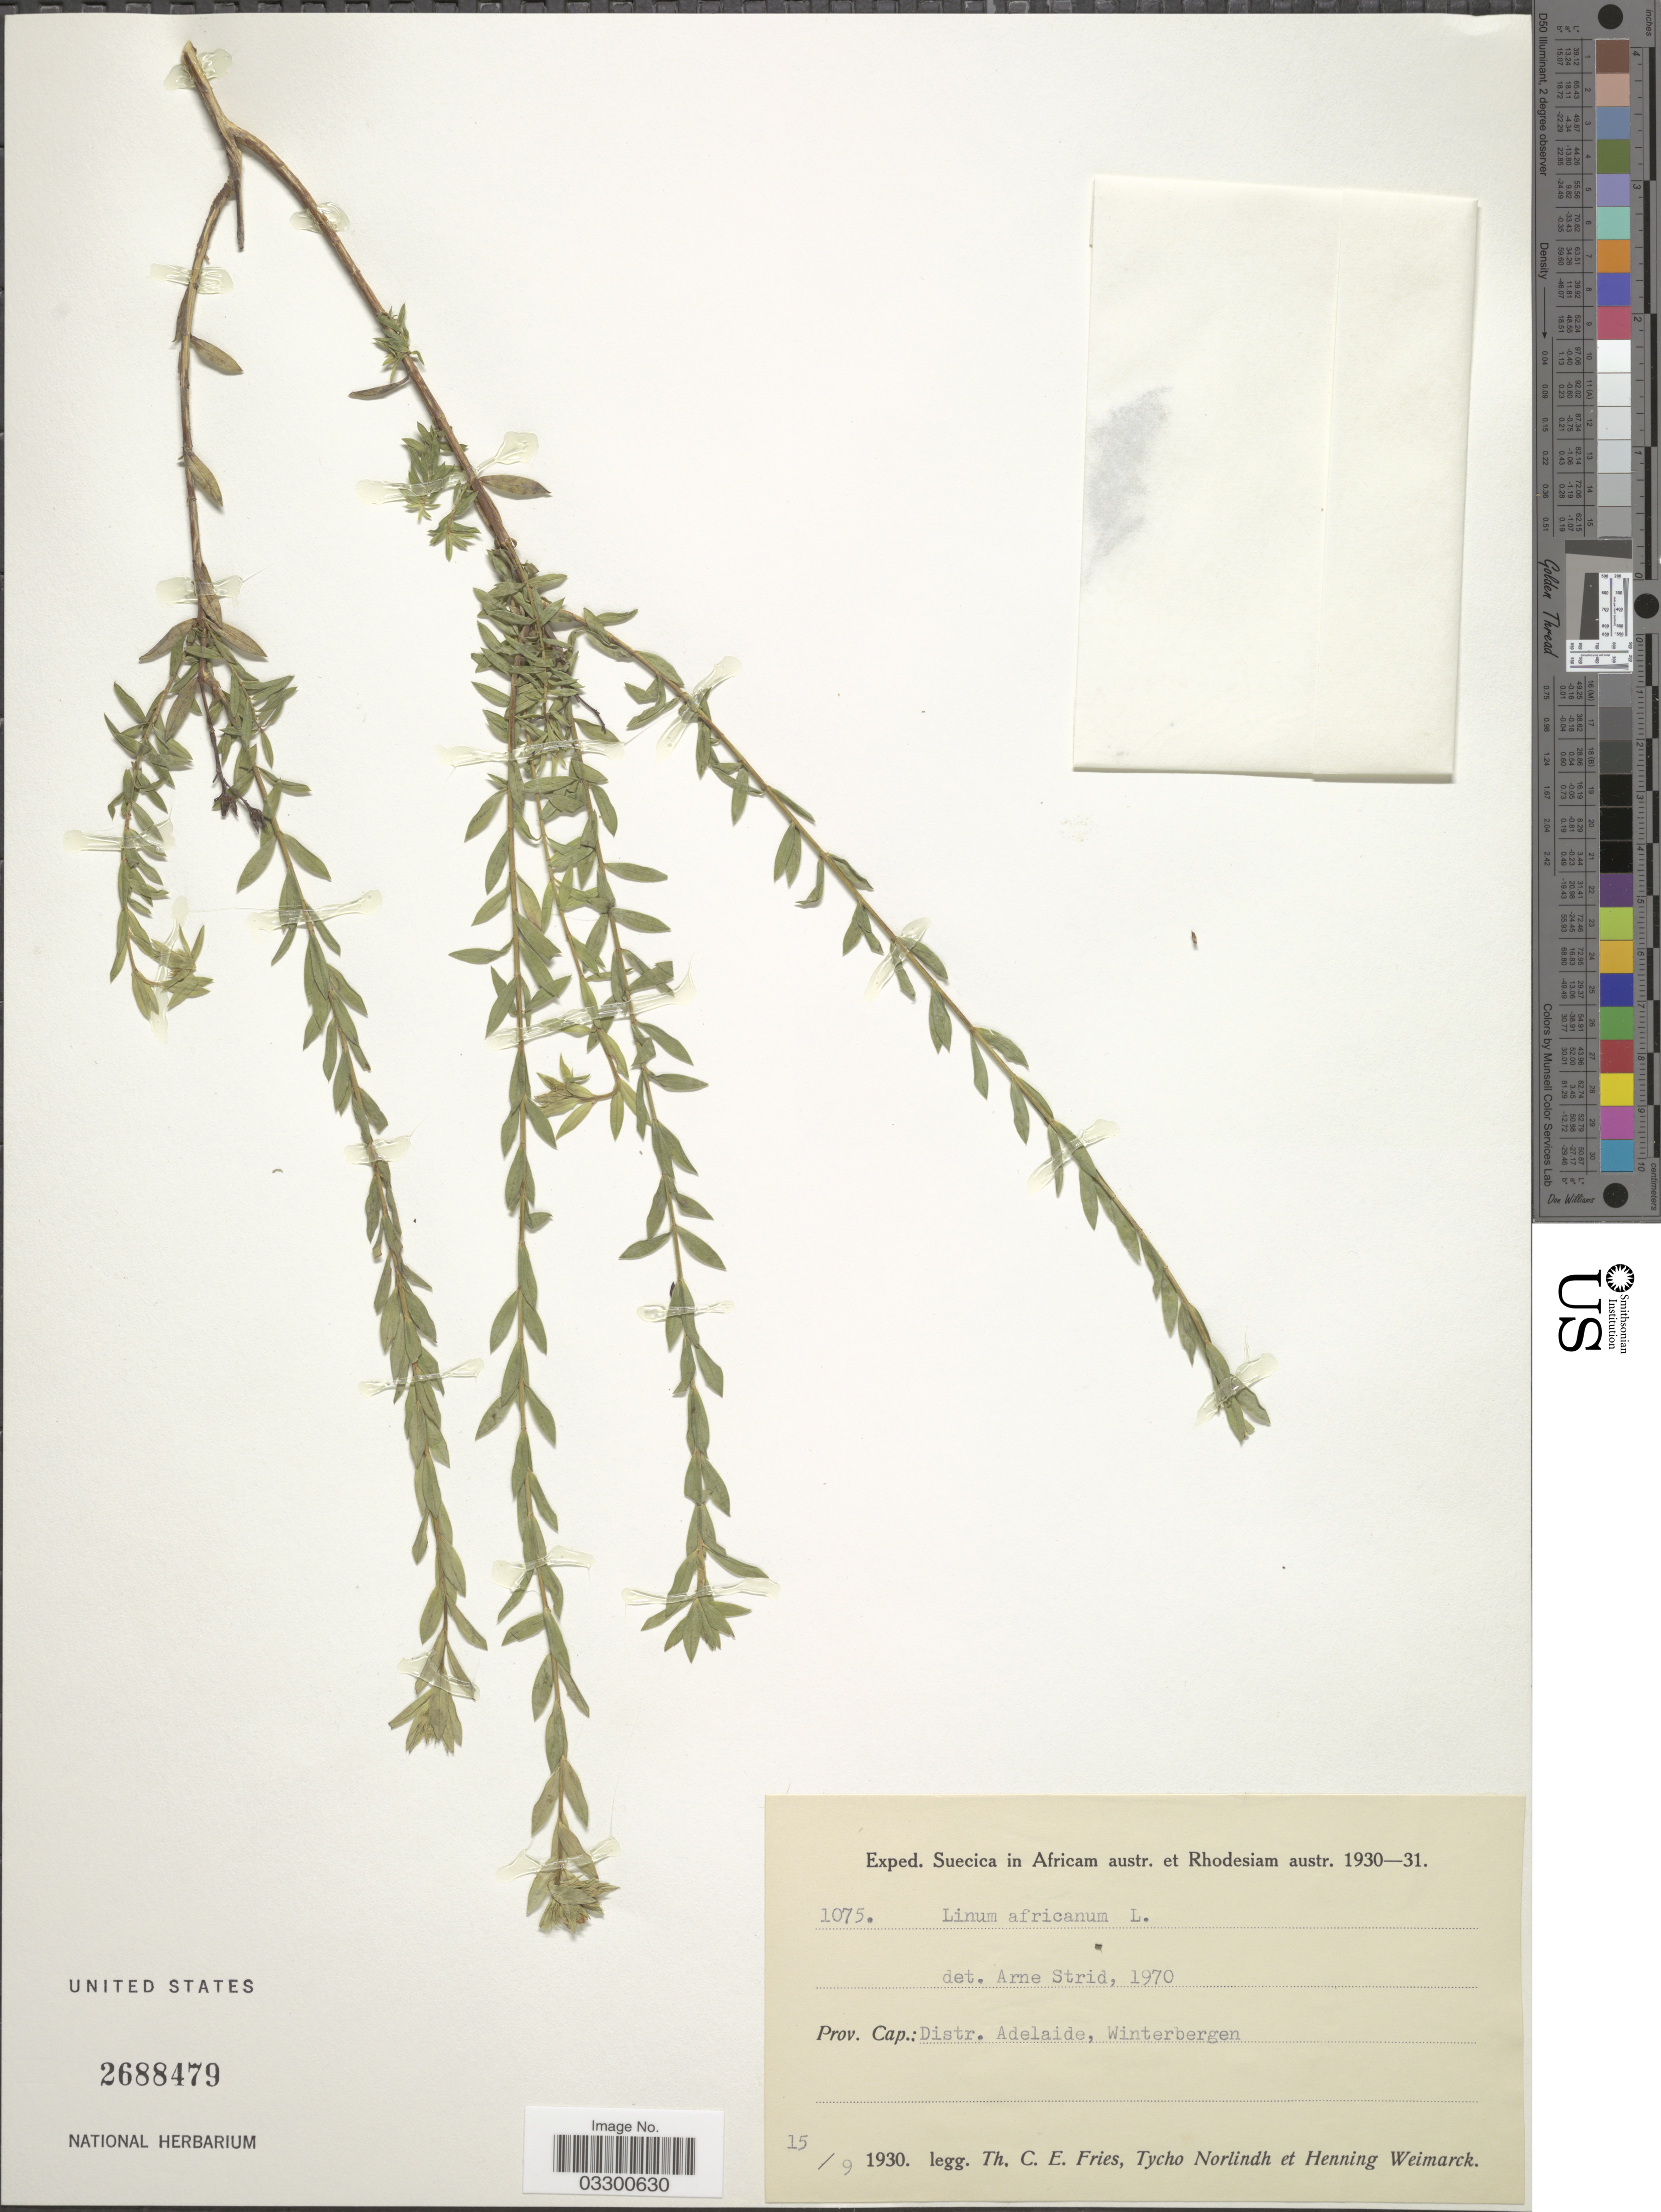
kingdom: Plantae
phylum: Tracheophyta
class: Magnoliopsida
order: Malpighiales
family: Linaceae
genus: Linum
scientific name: Linum africanum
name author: L.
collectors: T. C. E. Fries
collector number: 1075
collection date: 1930-09-15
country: South Africa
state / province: Eastern Cape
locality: Prov. Cap.: Distr. Adelaide, Winterbergen.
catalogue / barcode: US 2688479